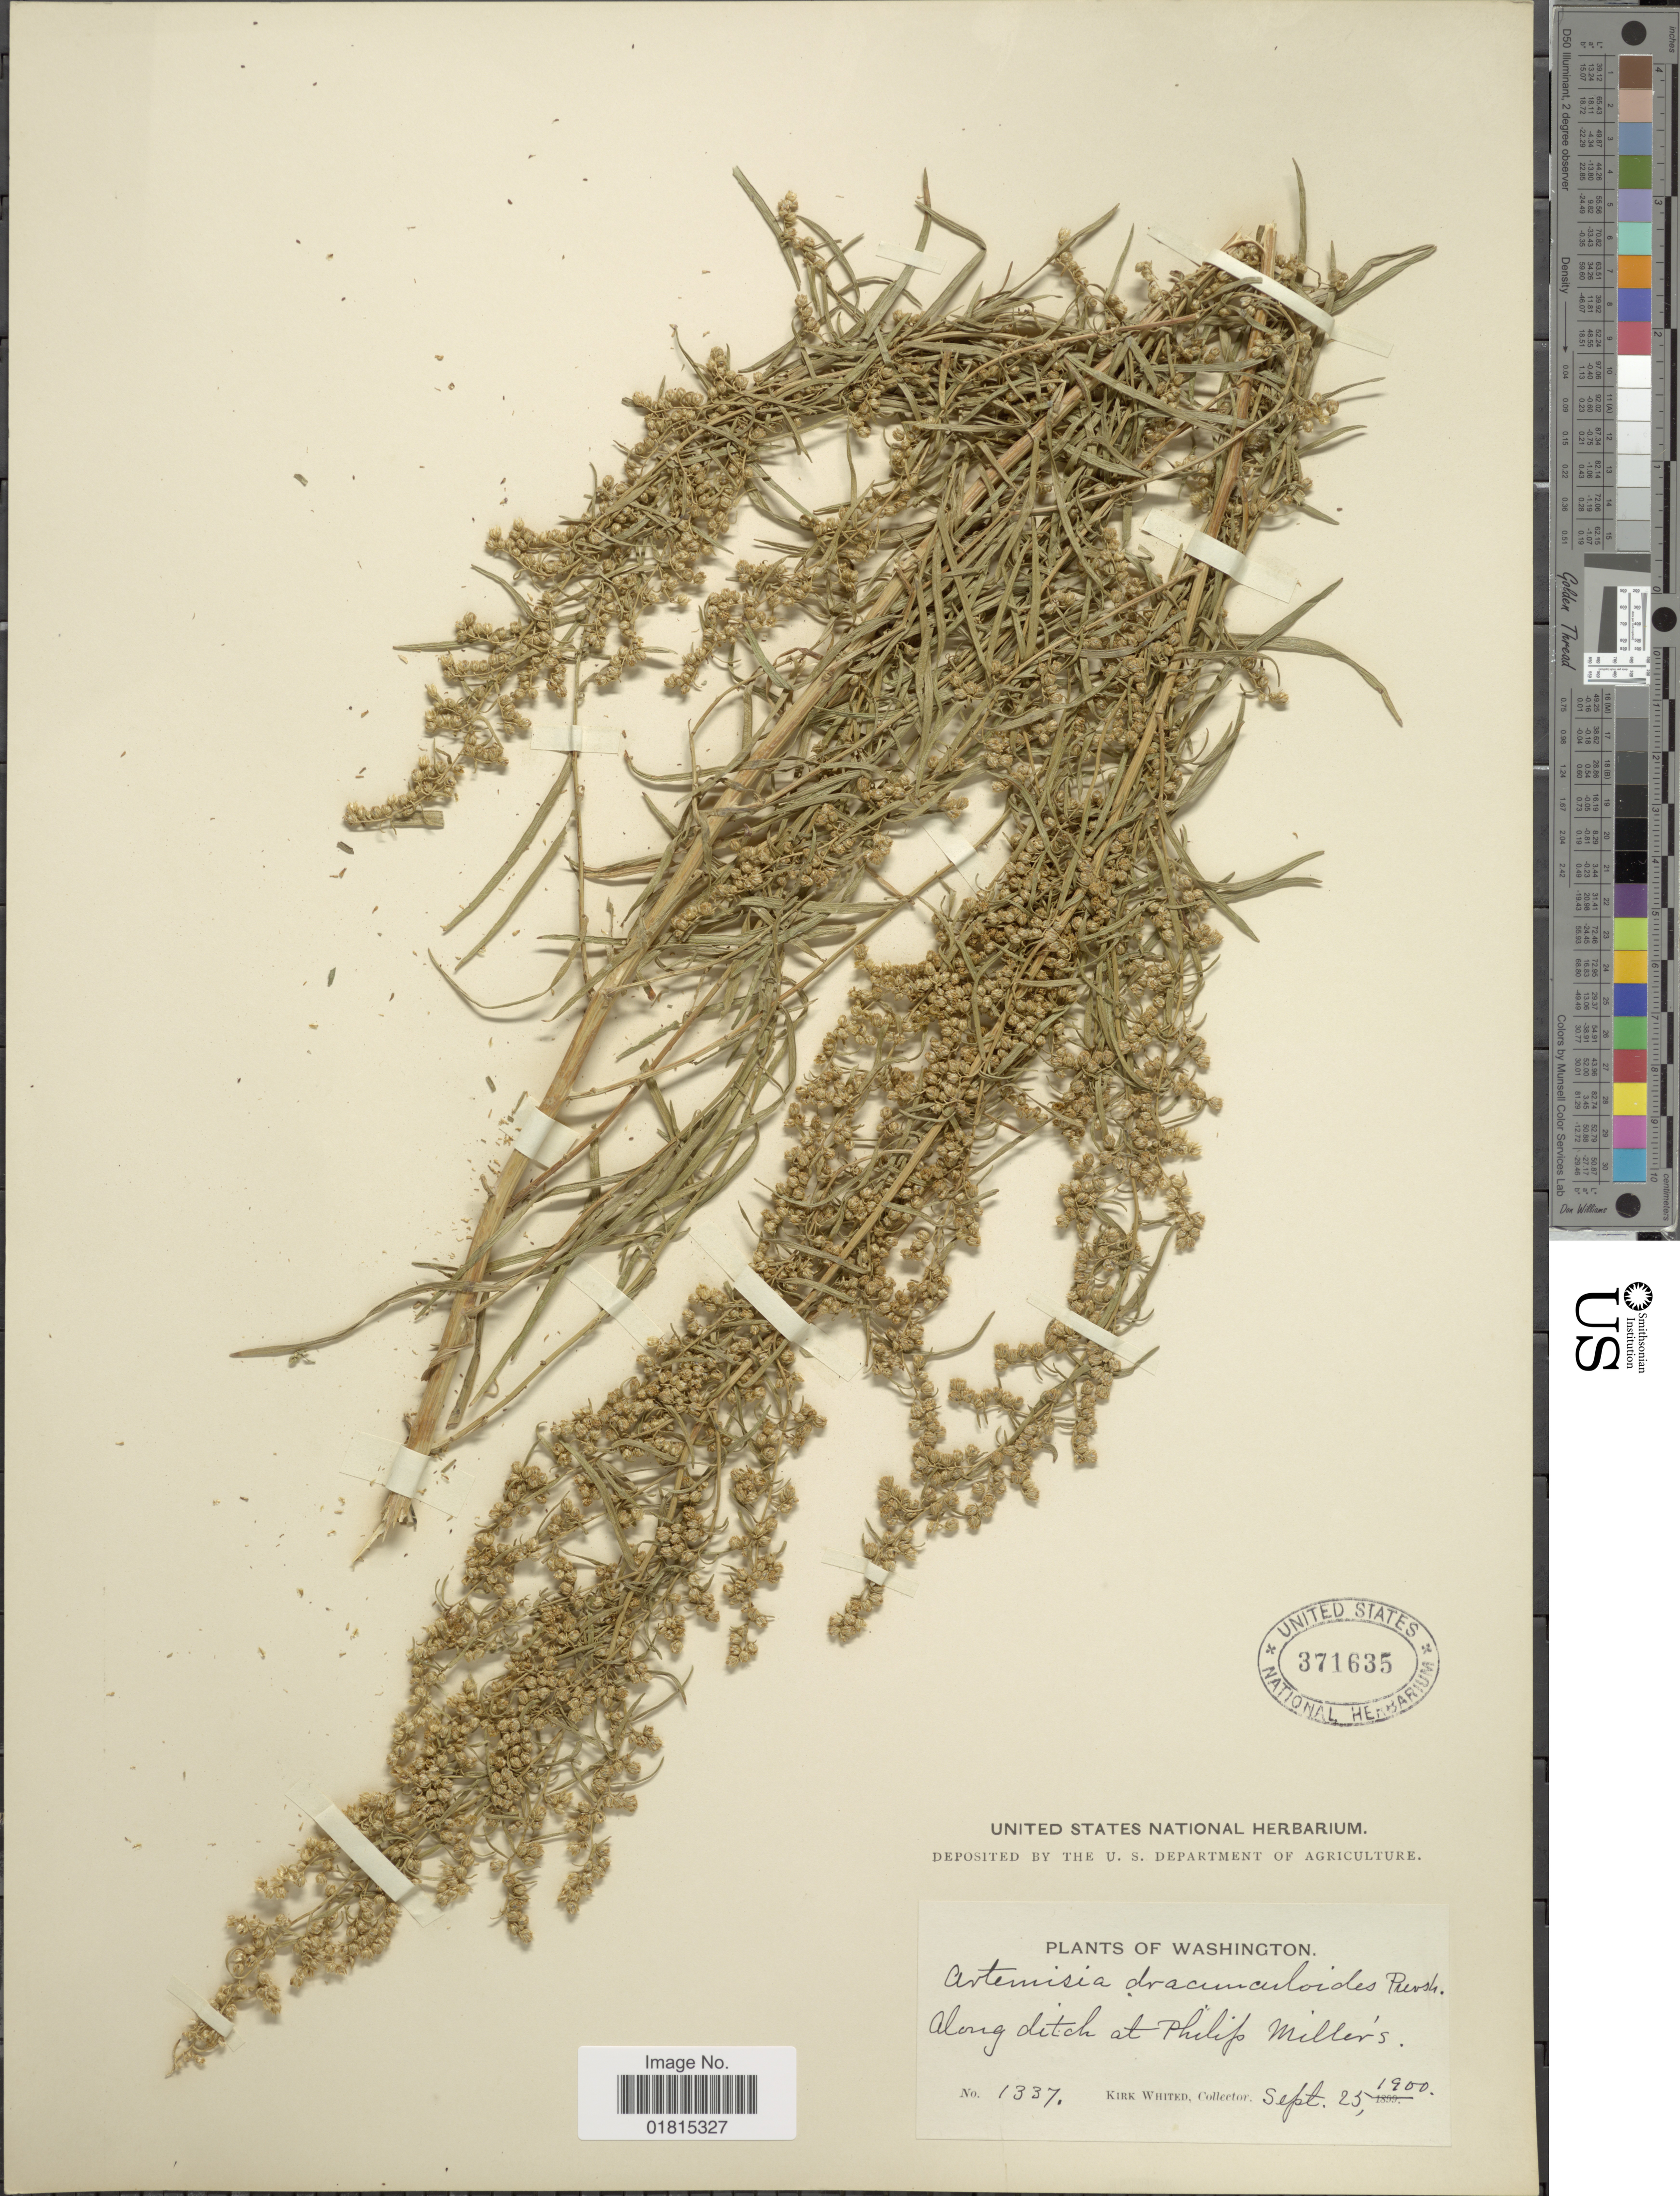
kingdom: Plantae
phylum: Tracheophyta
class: Magnoliopsida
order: Asterales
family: Asteraceae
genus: Artemisia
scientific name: Artemisia dracunculoides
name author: Pursh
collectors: K. Whited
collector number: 1337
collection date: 1900-09-25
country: United States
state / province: Washington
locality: Along ditch at Philip Miller's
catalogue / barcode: US 371635